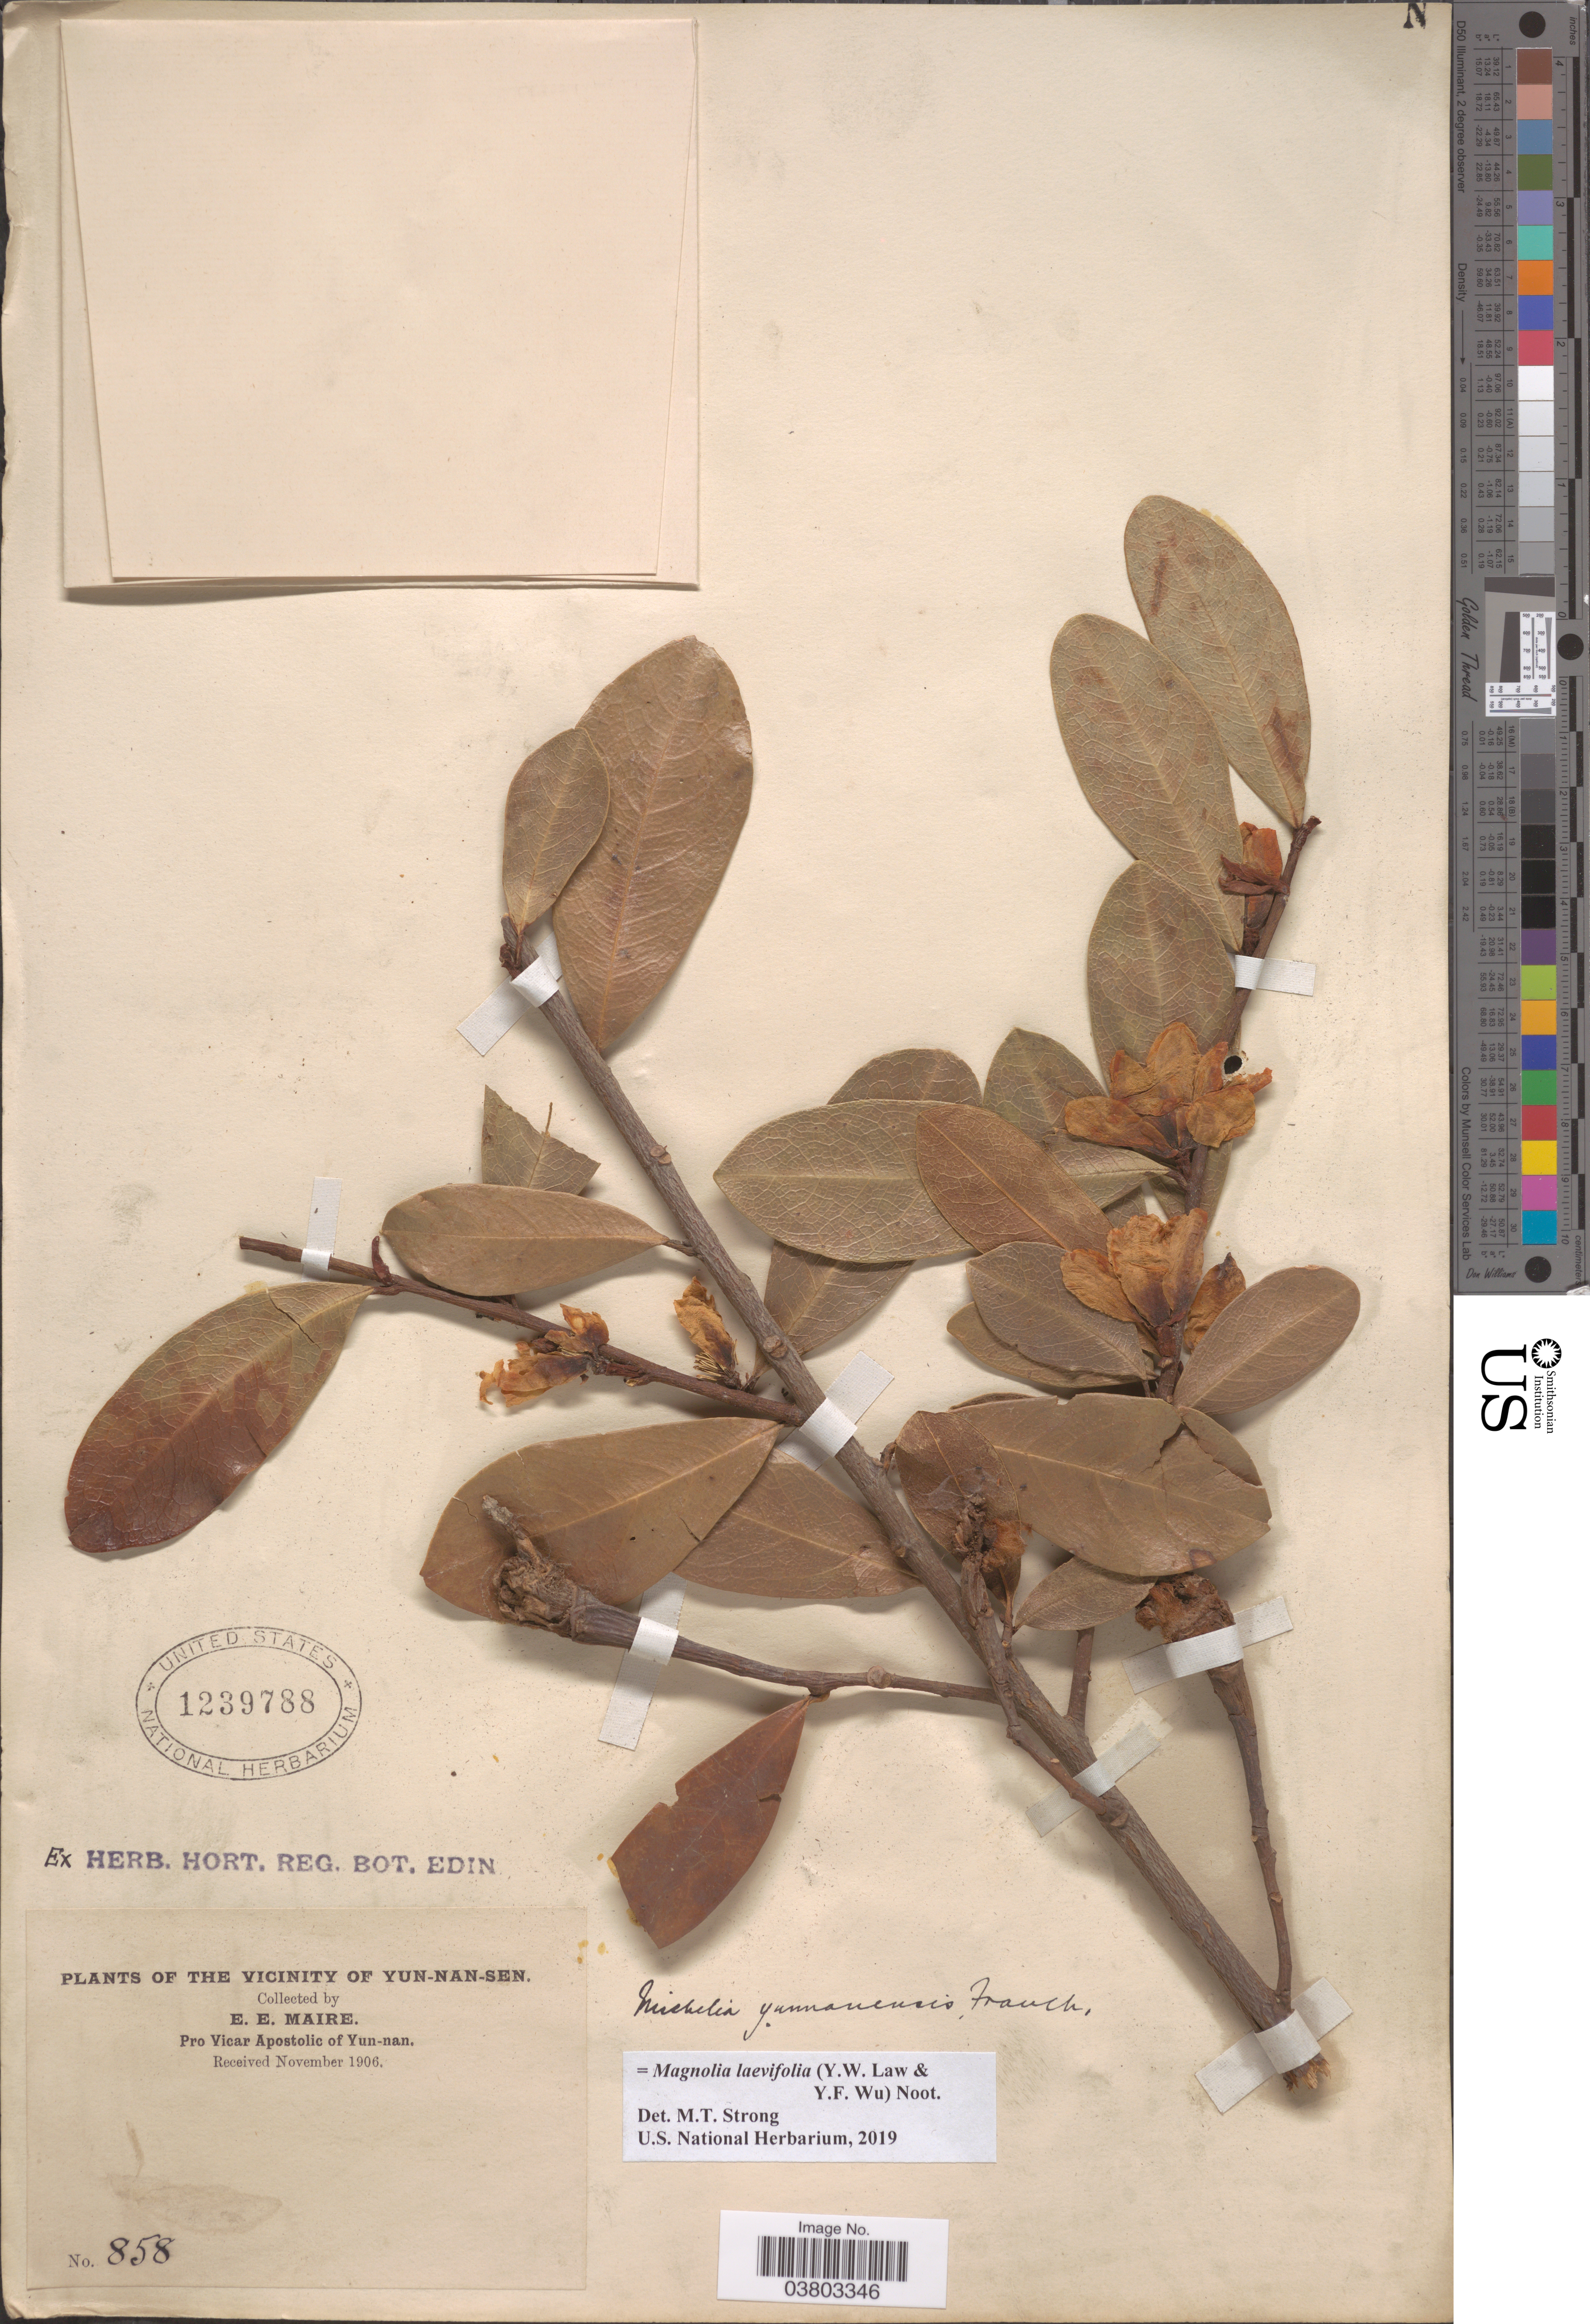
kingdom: Plantae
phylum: Tracheophyta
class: Magnoliopsida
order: Magnoliales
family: Magnoliaceae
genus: Magnolia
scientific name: Magnolia laevifolia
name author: (Y.W. Law & Y.F. Wu) Noot.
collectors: E. E. Maire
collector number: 858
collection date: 1906-11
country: China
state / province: Yunnan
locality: The vicinity of Yun-Nan-Sen.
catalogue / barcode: US 1239788